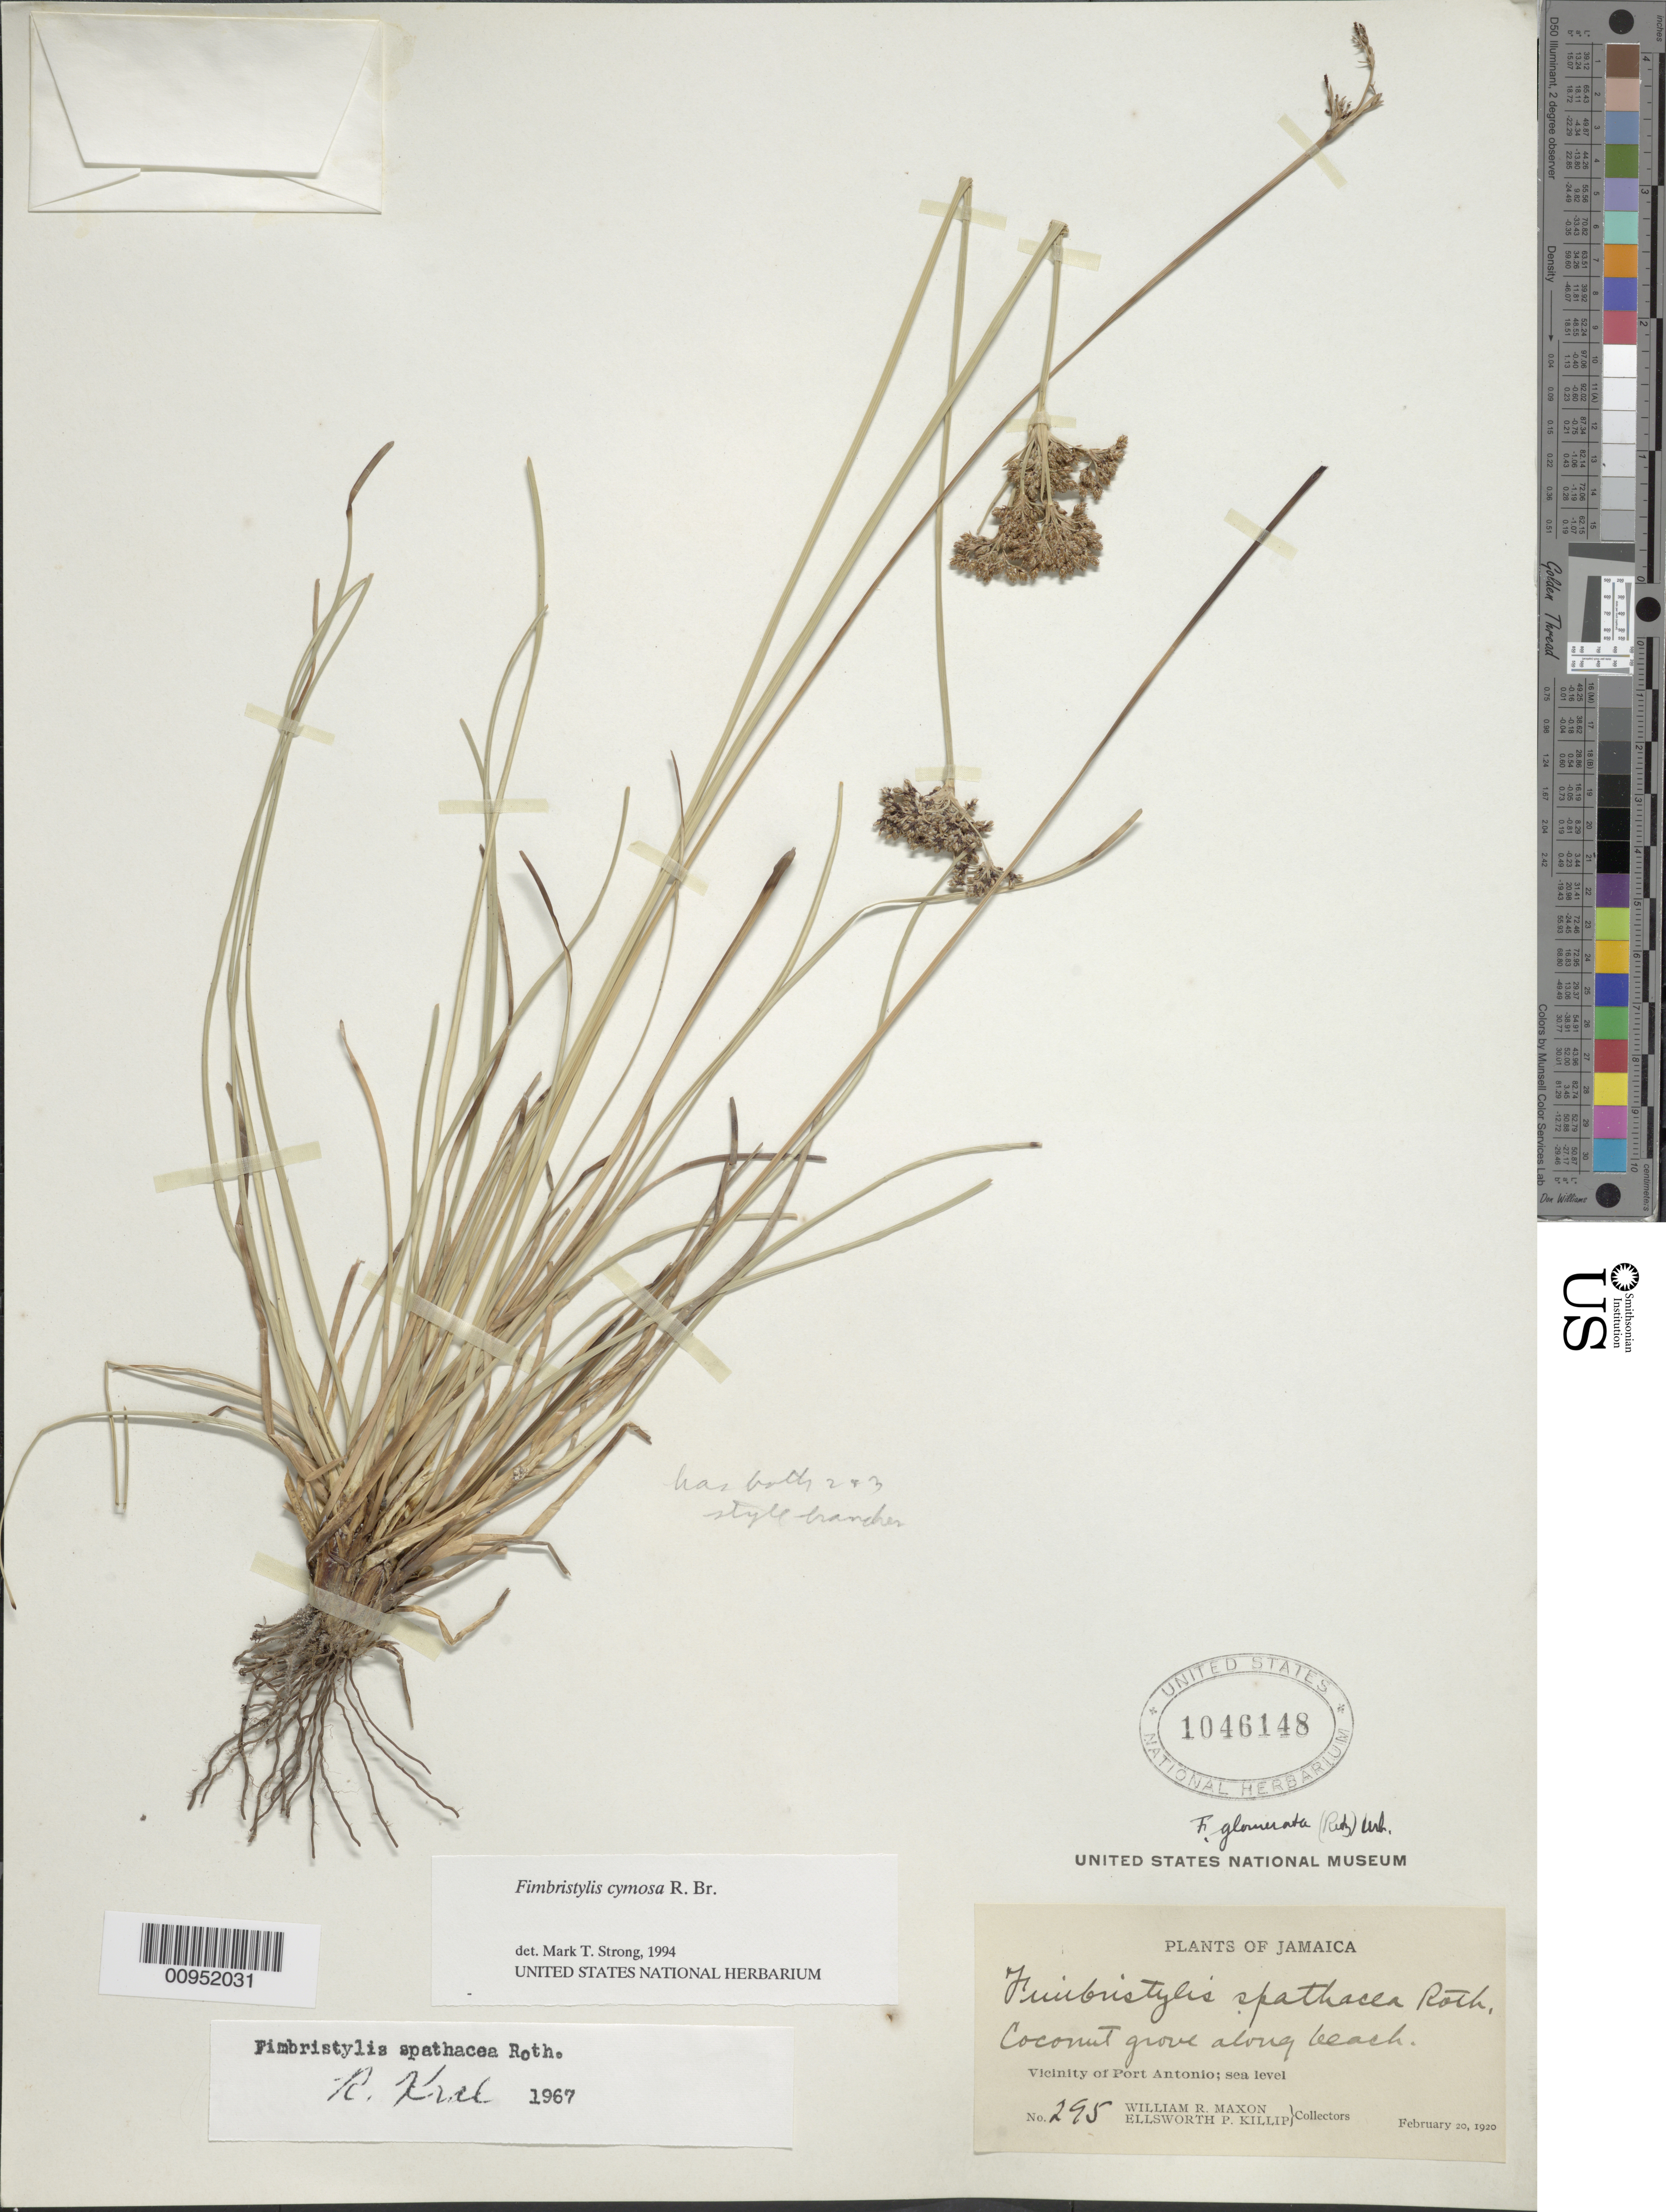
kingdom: Plantae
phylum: Tracheophyta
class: Liliopsida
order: Poales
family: Cyperaceae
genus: Fimbristylis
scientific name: Fimbristylis cymosa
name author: R. Br.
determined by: Strong, M. T., (US), Smithsonian Institution - National Museum of Natural History (UNITED STATES)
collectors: W. R. Maxon & E. P. Killip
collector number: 295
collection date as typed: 20 Feb 1920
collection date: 1920-02-20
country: Jamaica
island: Jamaica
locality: Vicinity of Port Antonio, coconut grove along beach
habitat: Coconut grove along beach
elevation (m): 0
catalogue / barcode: US 1046148